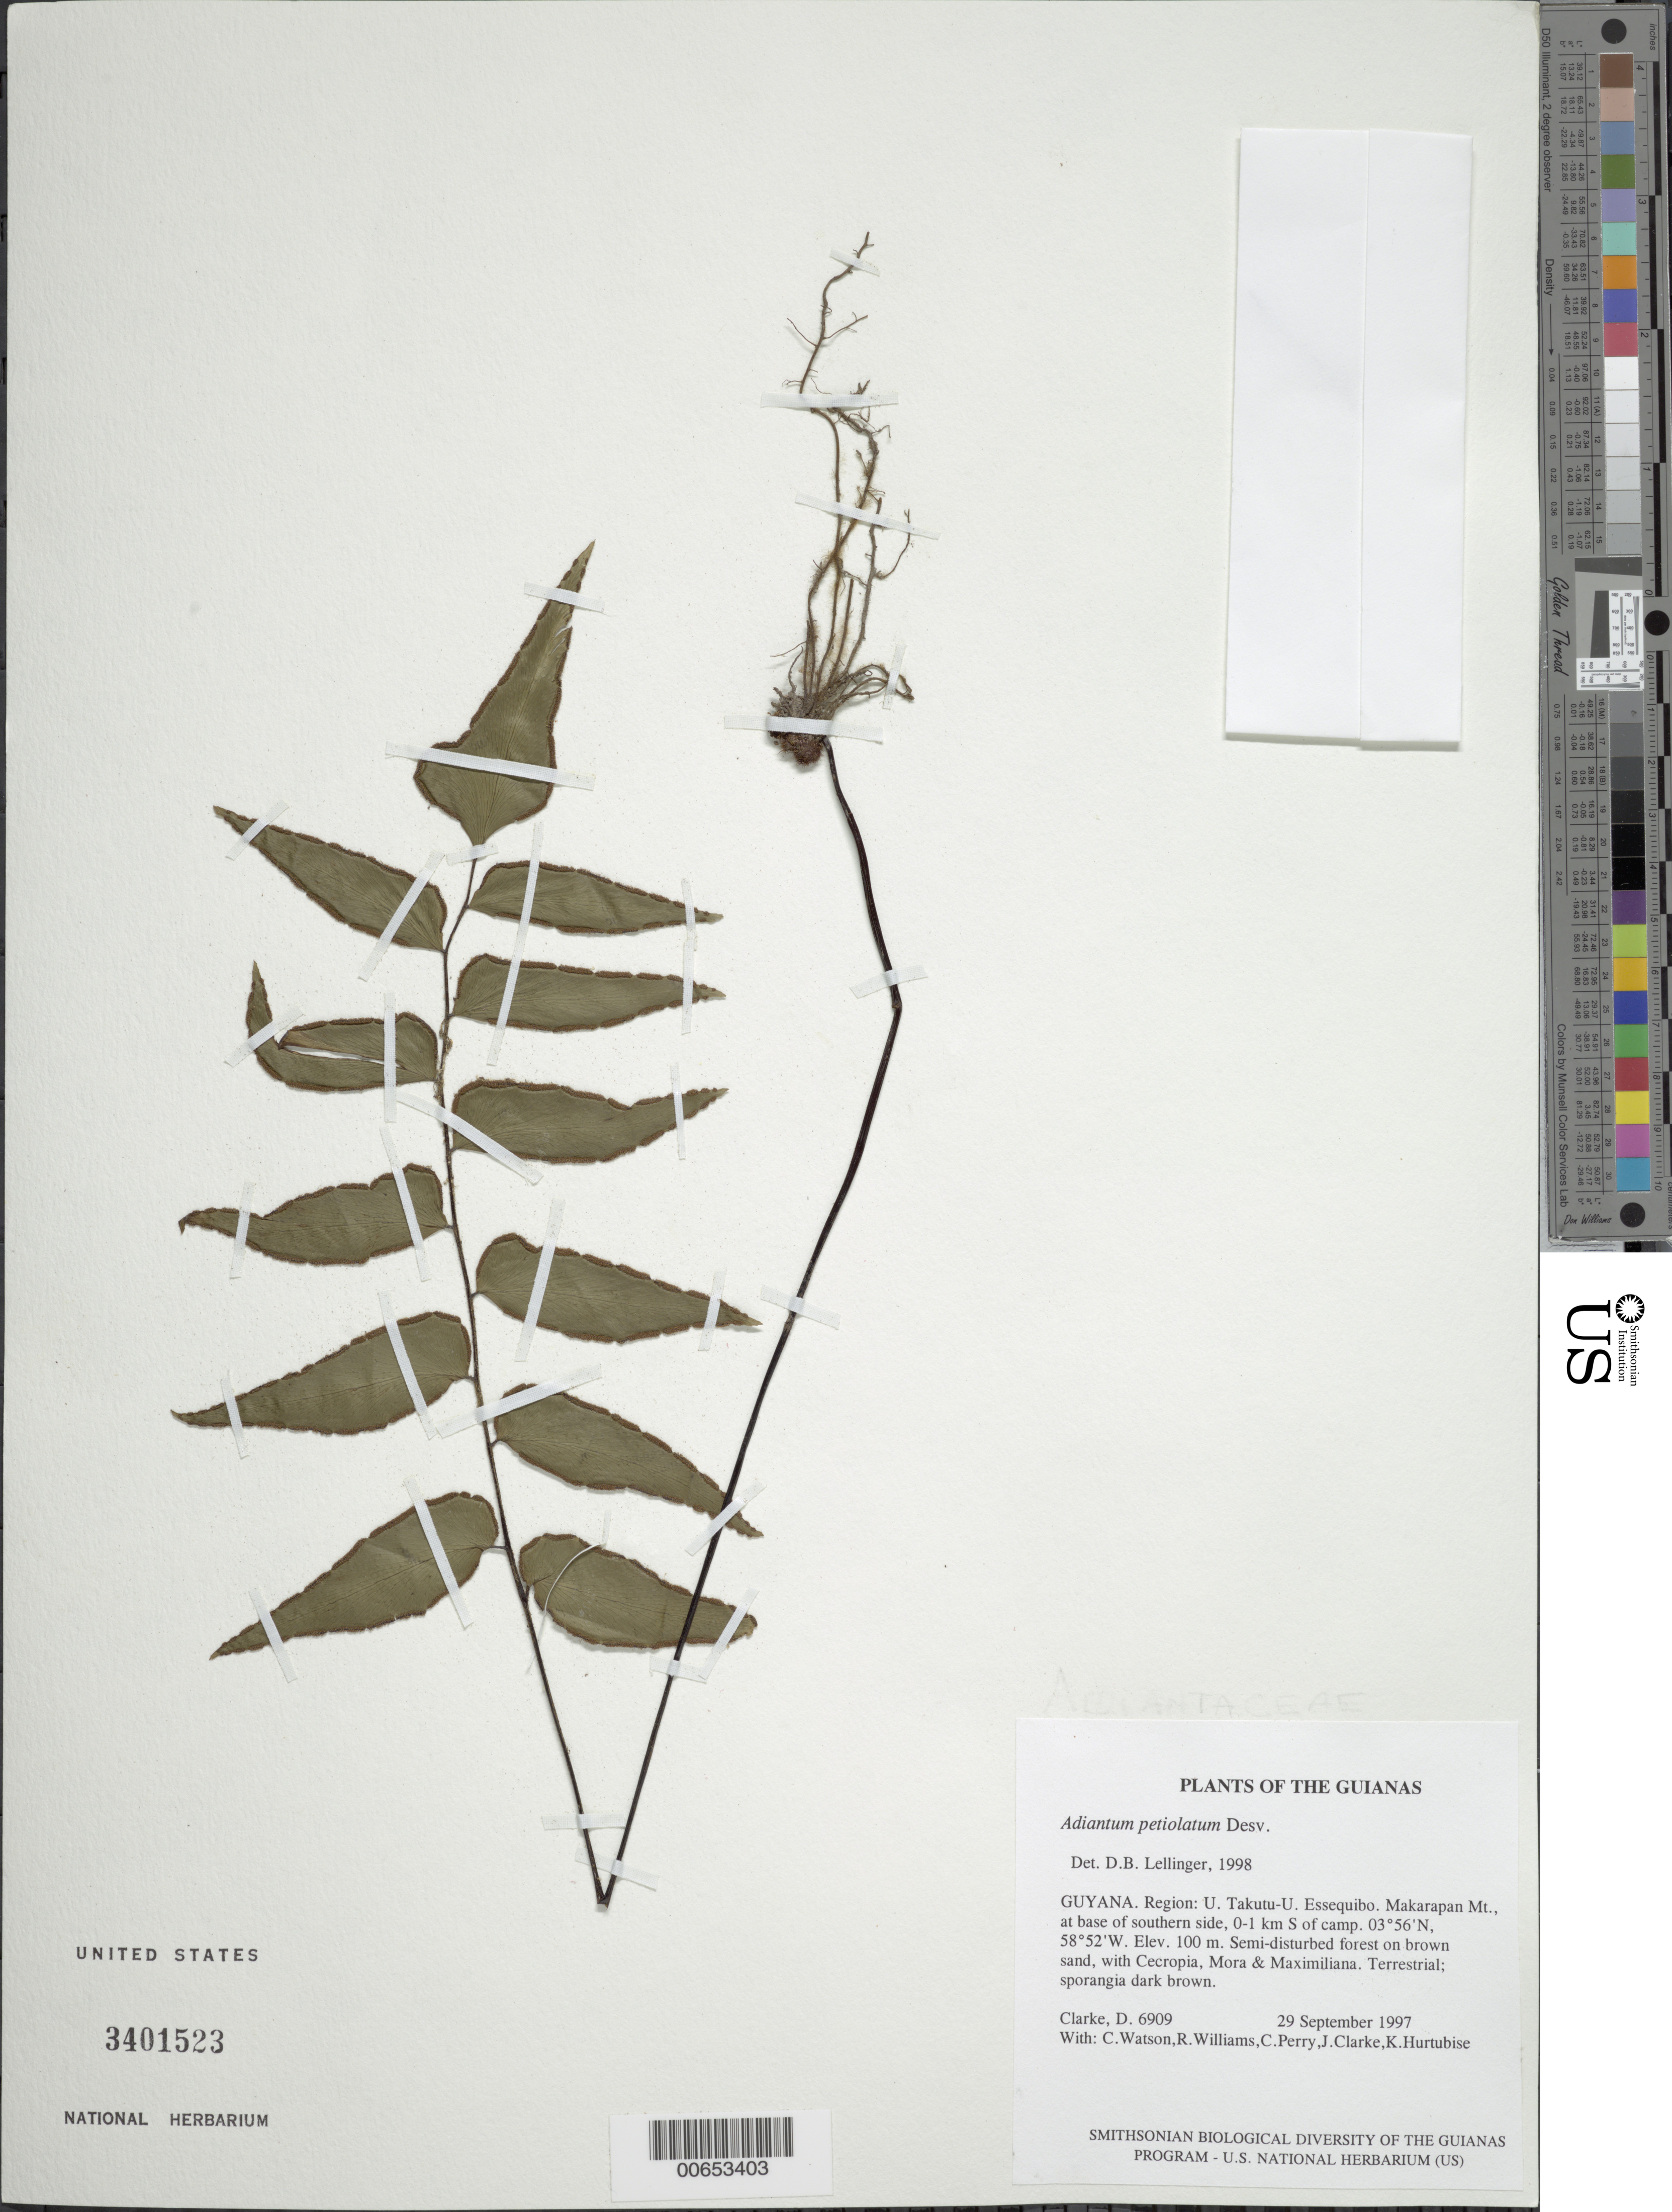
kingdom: Plantae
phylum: Tracheophyta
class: Polypodiopsida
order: Polypodiales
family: Pteridaceae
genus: Adiantum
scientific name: Adiantum petiolatum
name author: Desv.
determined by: Lellinger, David B., (BOT), Smithsonian Institution - National Museum of Natural History (UNITED STATES)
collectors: H. D. Clarke, C. Watson, R. Williams, C. Perry, J. Clarke & K. Hurtubise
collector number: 6909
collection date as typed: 29 September 1997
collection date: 1997-09-29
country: Guyana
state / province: U. Takutu-U. Essequibo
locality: Makarapan Mt., at base of southern side, 0-1 km S of camp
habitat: Semi-disturbed forest on brown sand, with Cecropia, Mora & Maximiliana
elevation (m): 100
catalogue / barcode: US 3401523